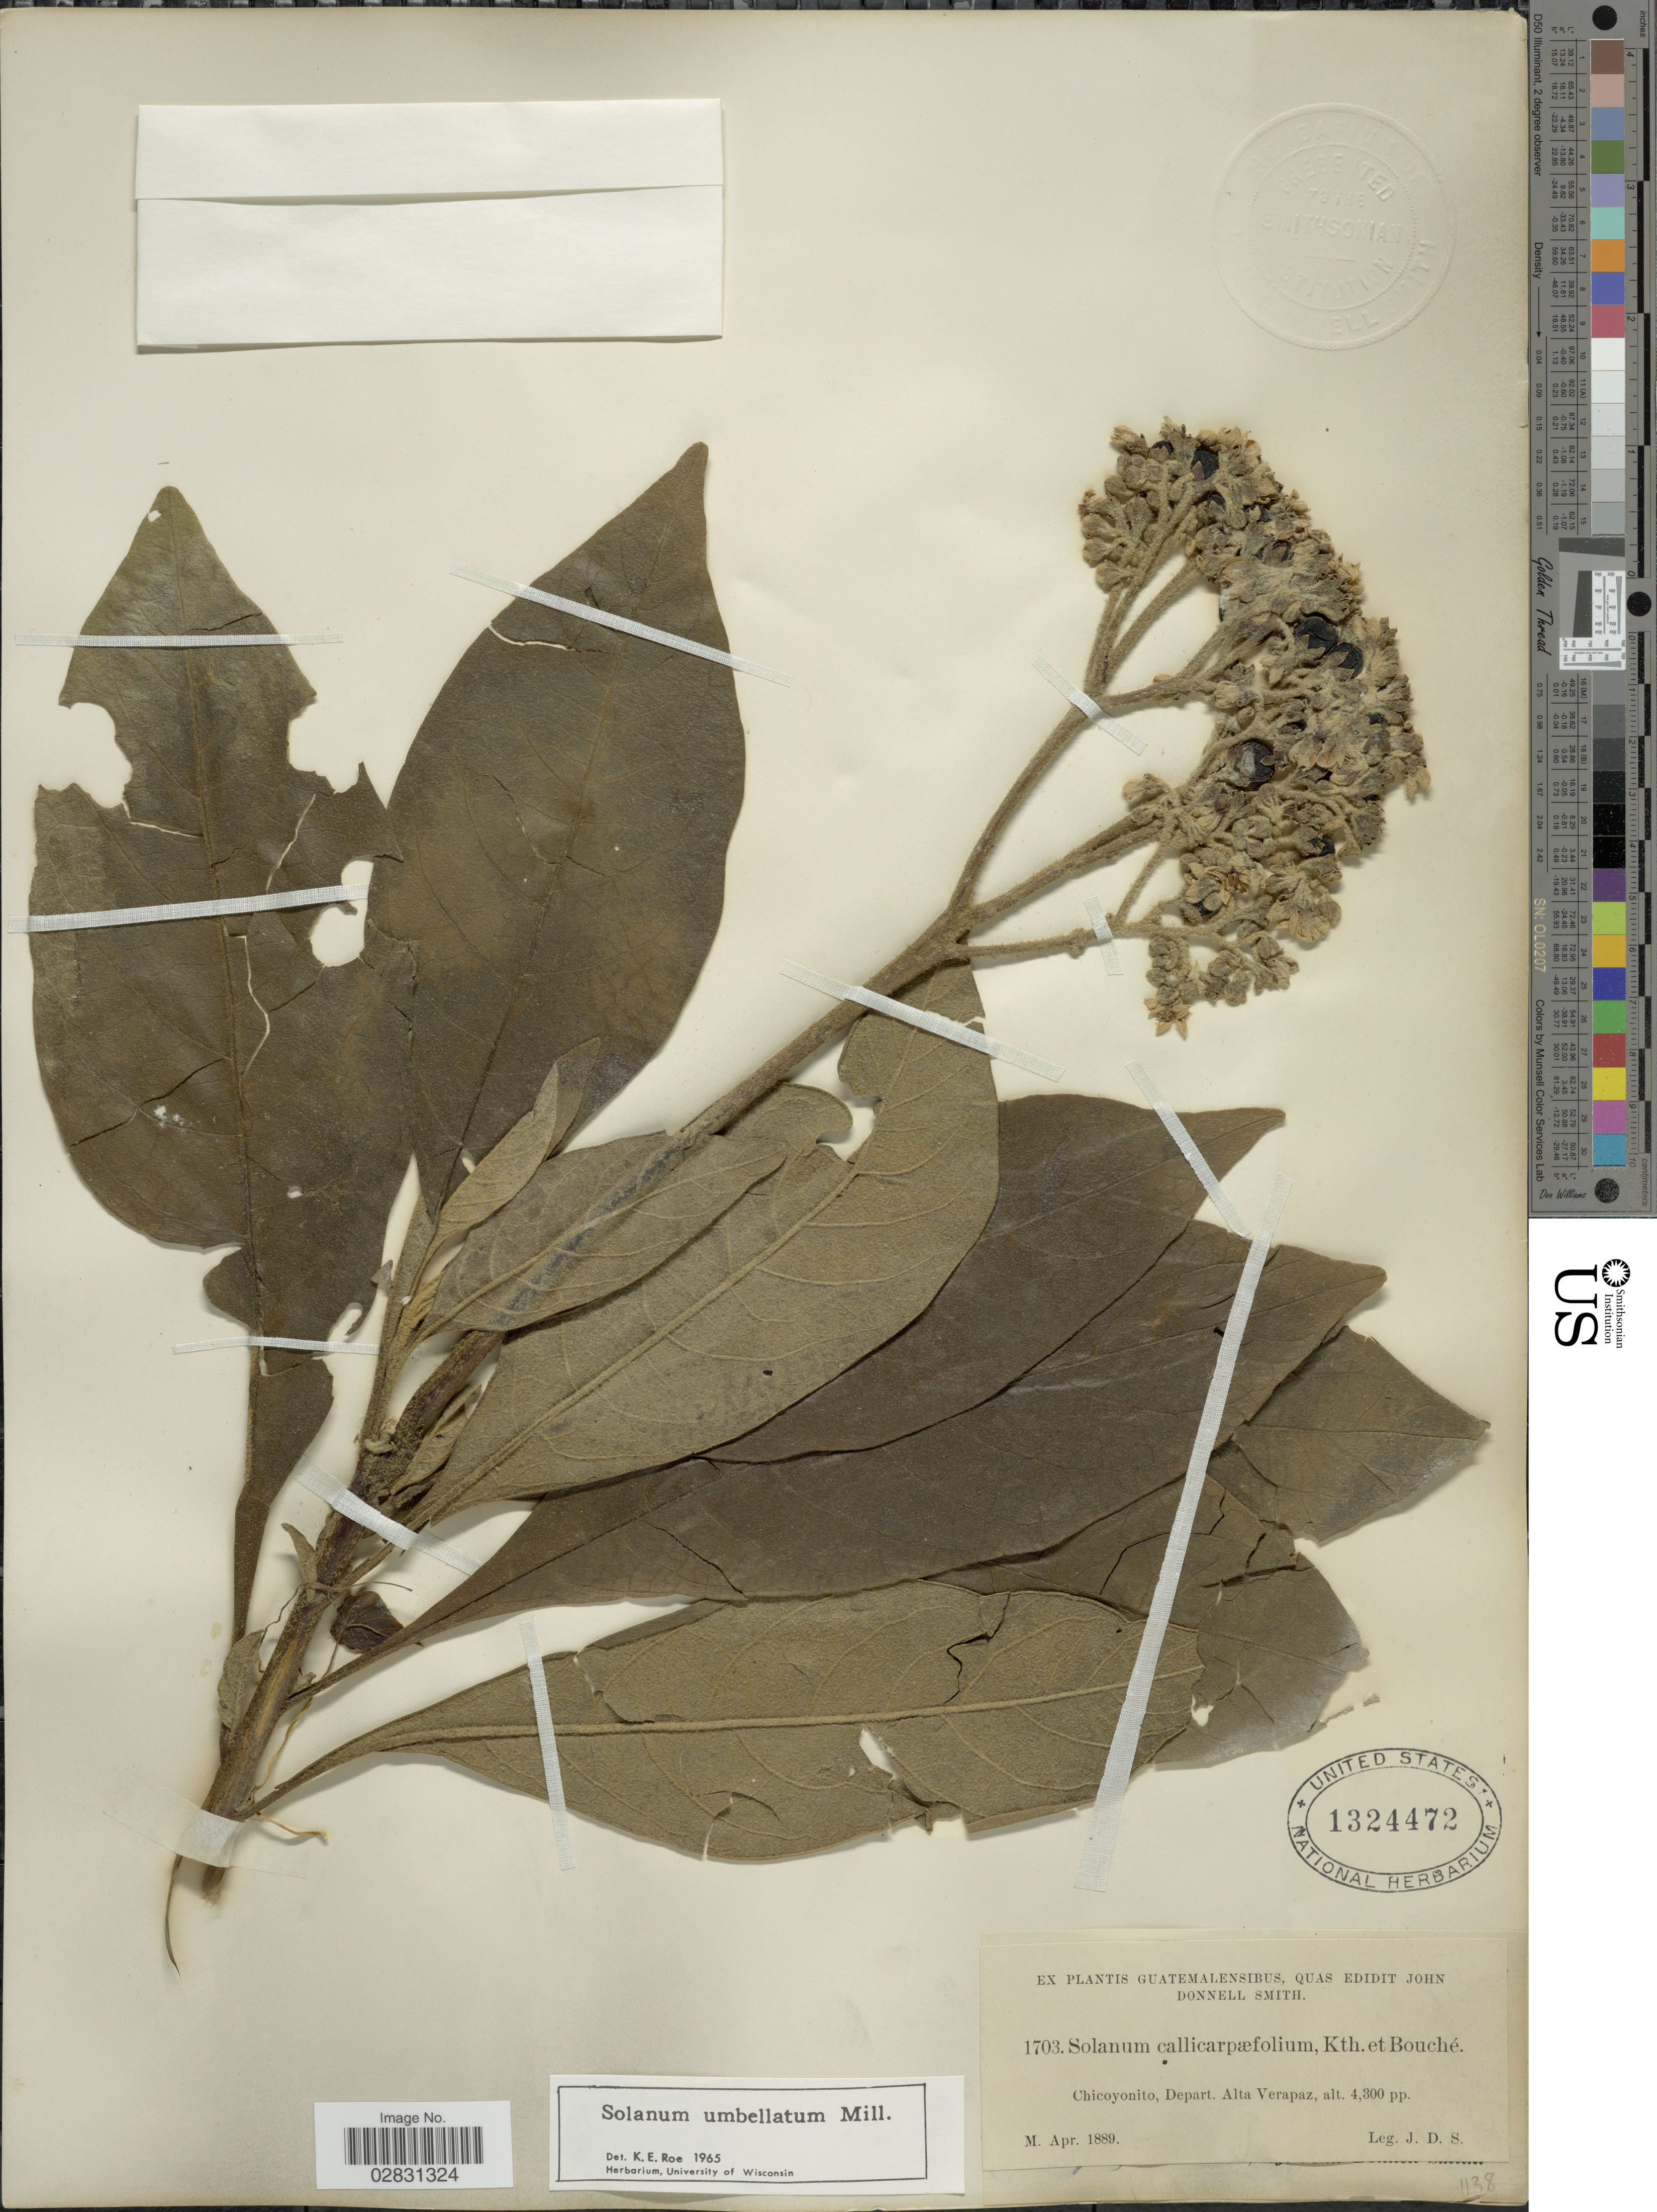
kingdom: Plantae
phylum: Tracheophyta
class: Magnoliopsida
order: Solanales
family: Solanaceae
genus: Solanum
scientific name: Solanum umbellatum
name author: Mill.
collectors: J. Donnell Smith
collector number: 1703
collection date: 1889-04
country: Guatemala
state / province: Alta Verapaz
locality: Chicoyonito, Depart. Alta Verapaz.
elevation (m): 1311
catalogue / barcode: US 1324472